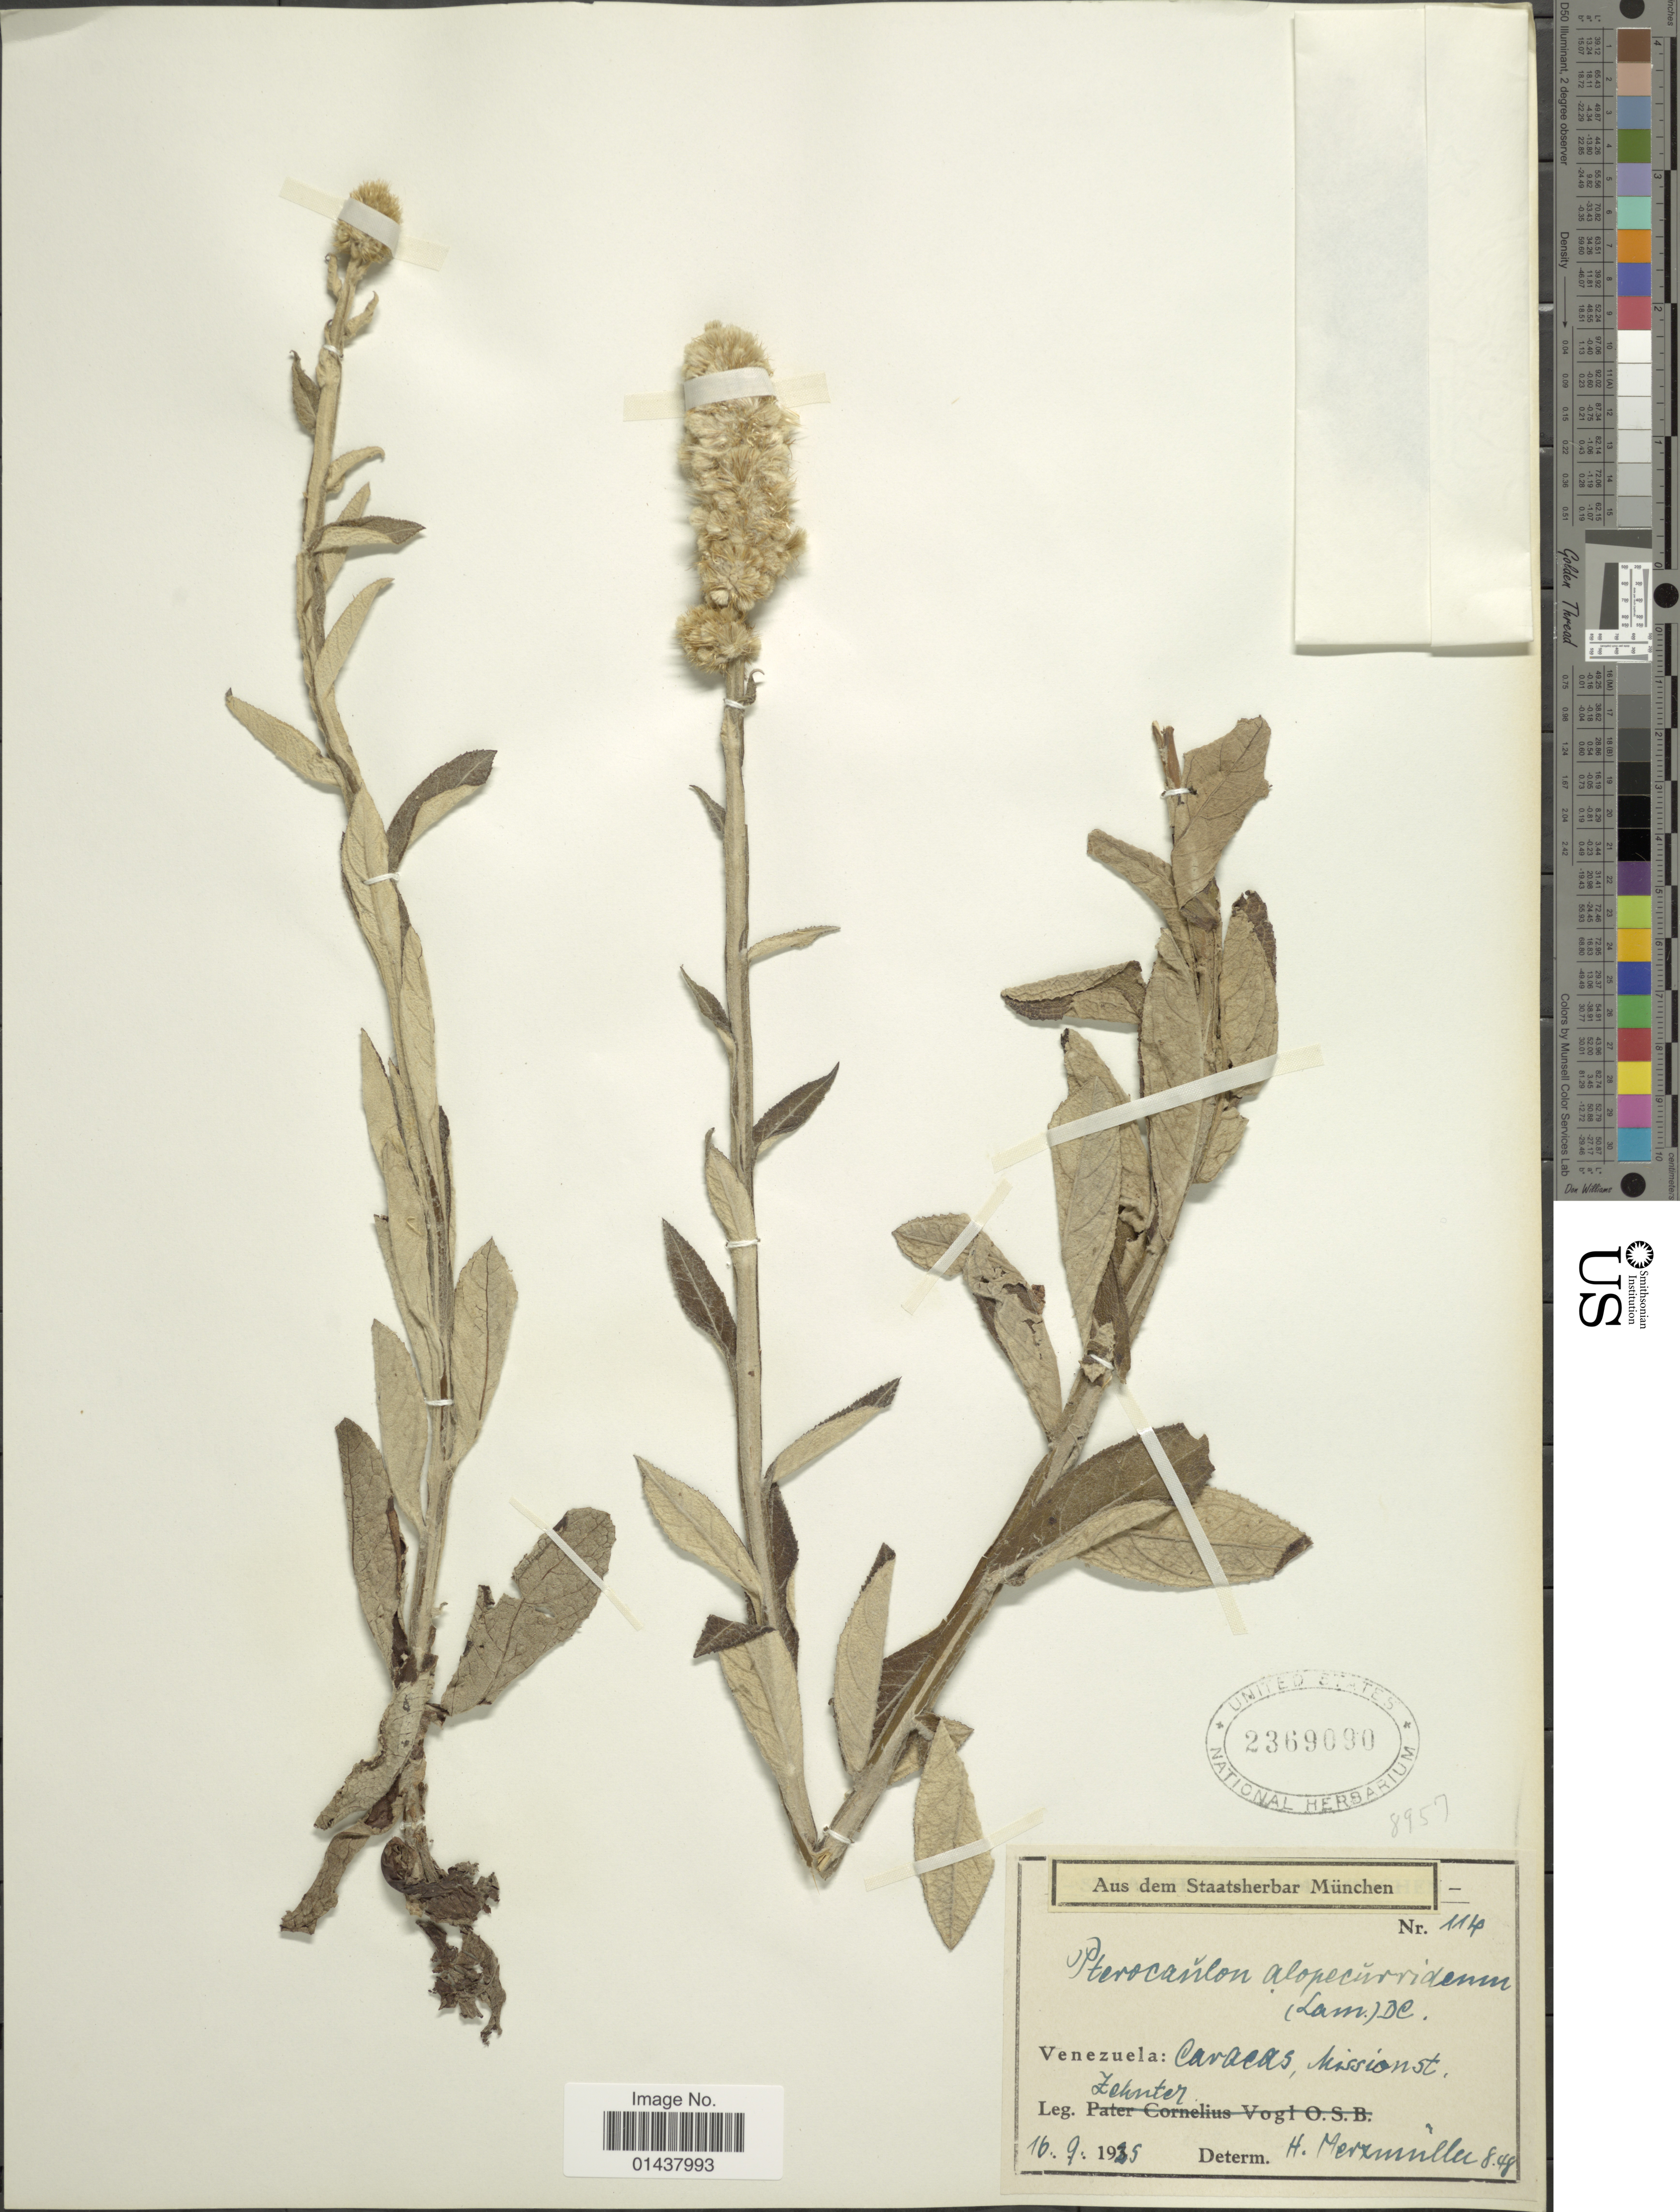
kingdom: Plantae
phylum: Tracheophyta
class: Magnoliopsida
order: Asterales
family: Asteraceae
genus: Pterocaulon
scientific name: Pterocaulon alopecuroides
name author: (Lam.) DC.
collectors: Zehntner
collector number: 114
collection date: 1935-09-16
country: Venezuela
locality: Caracas, Mission St.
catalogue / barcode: US 2369090